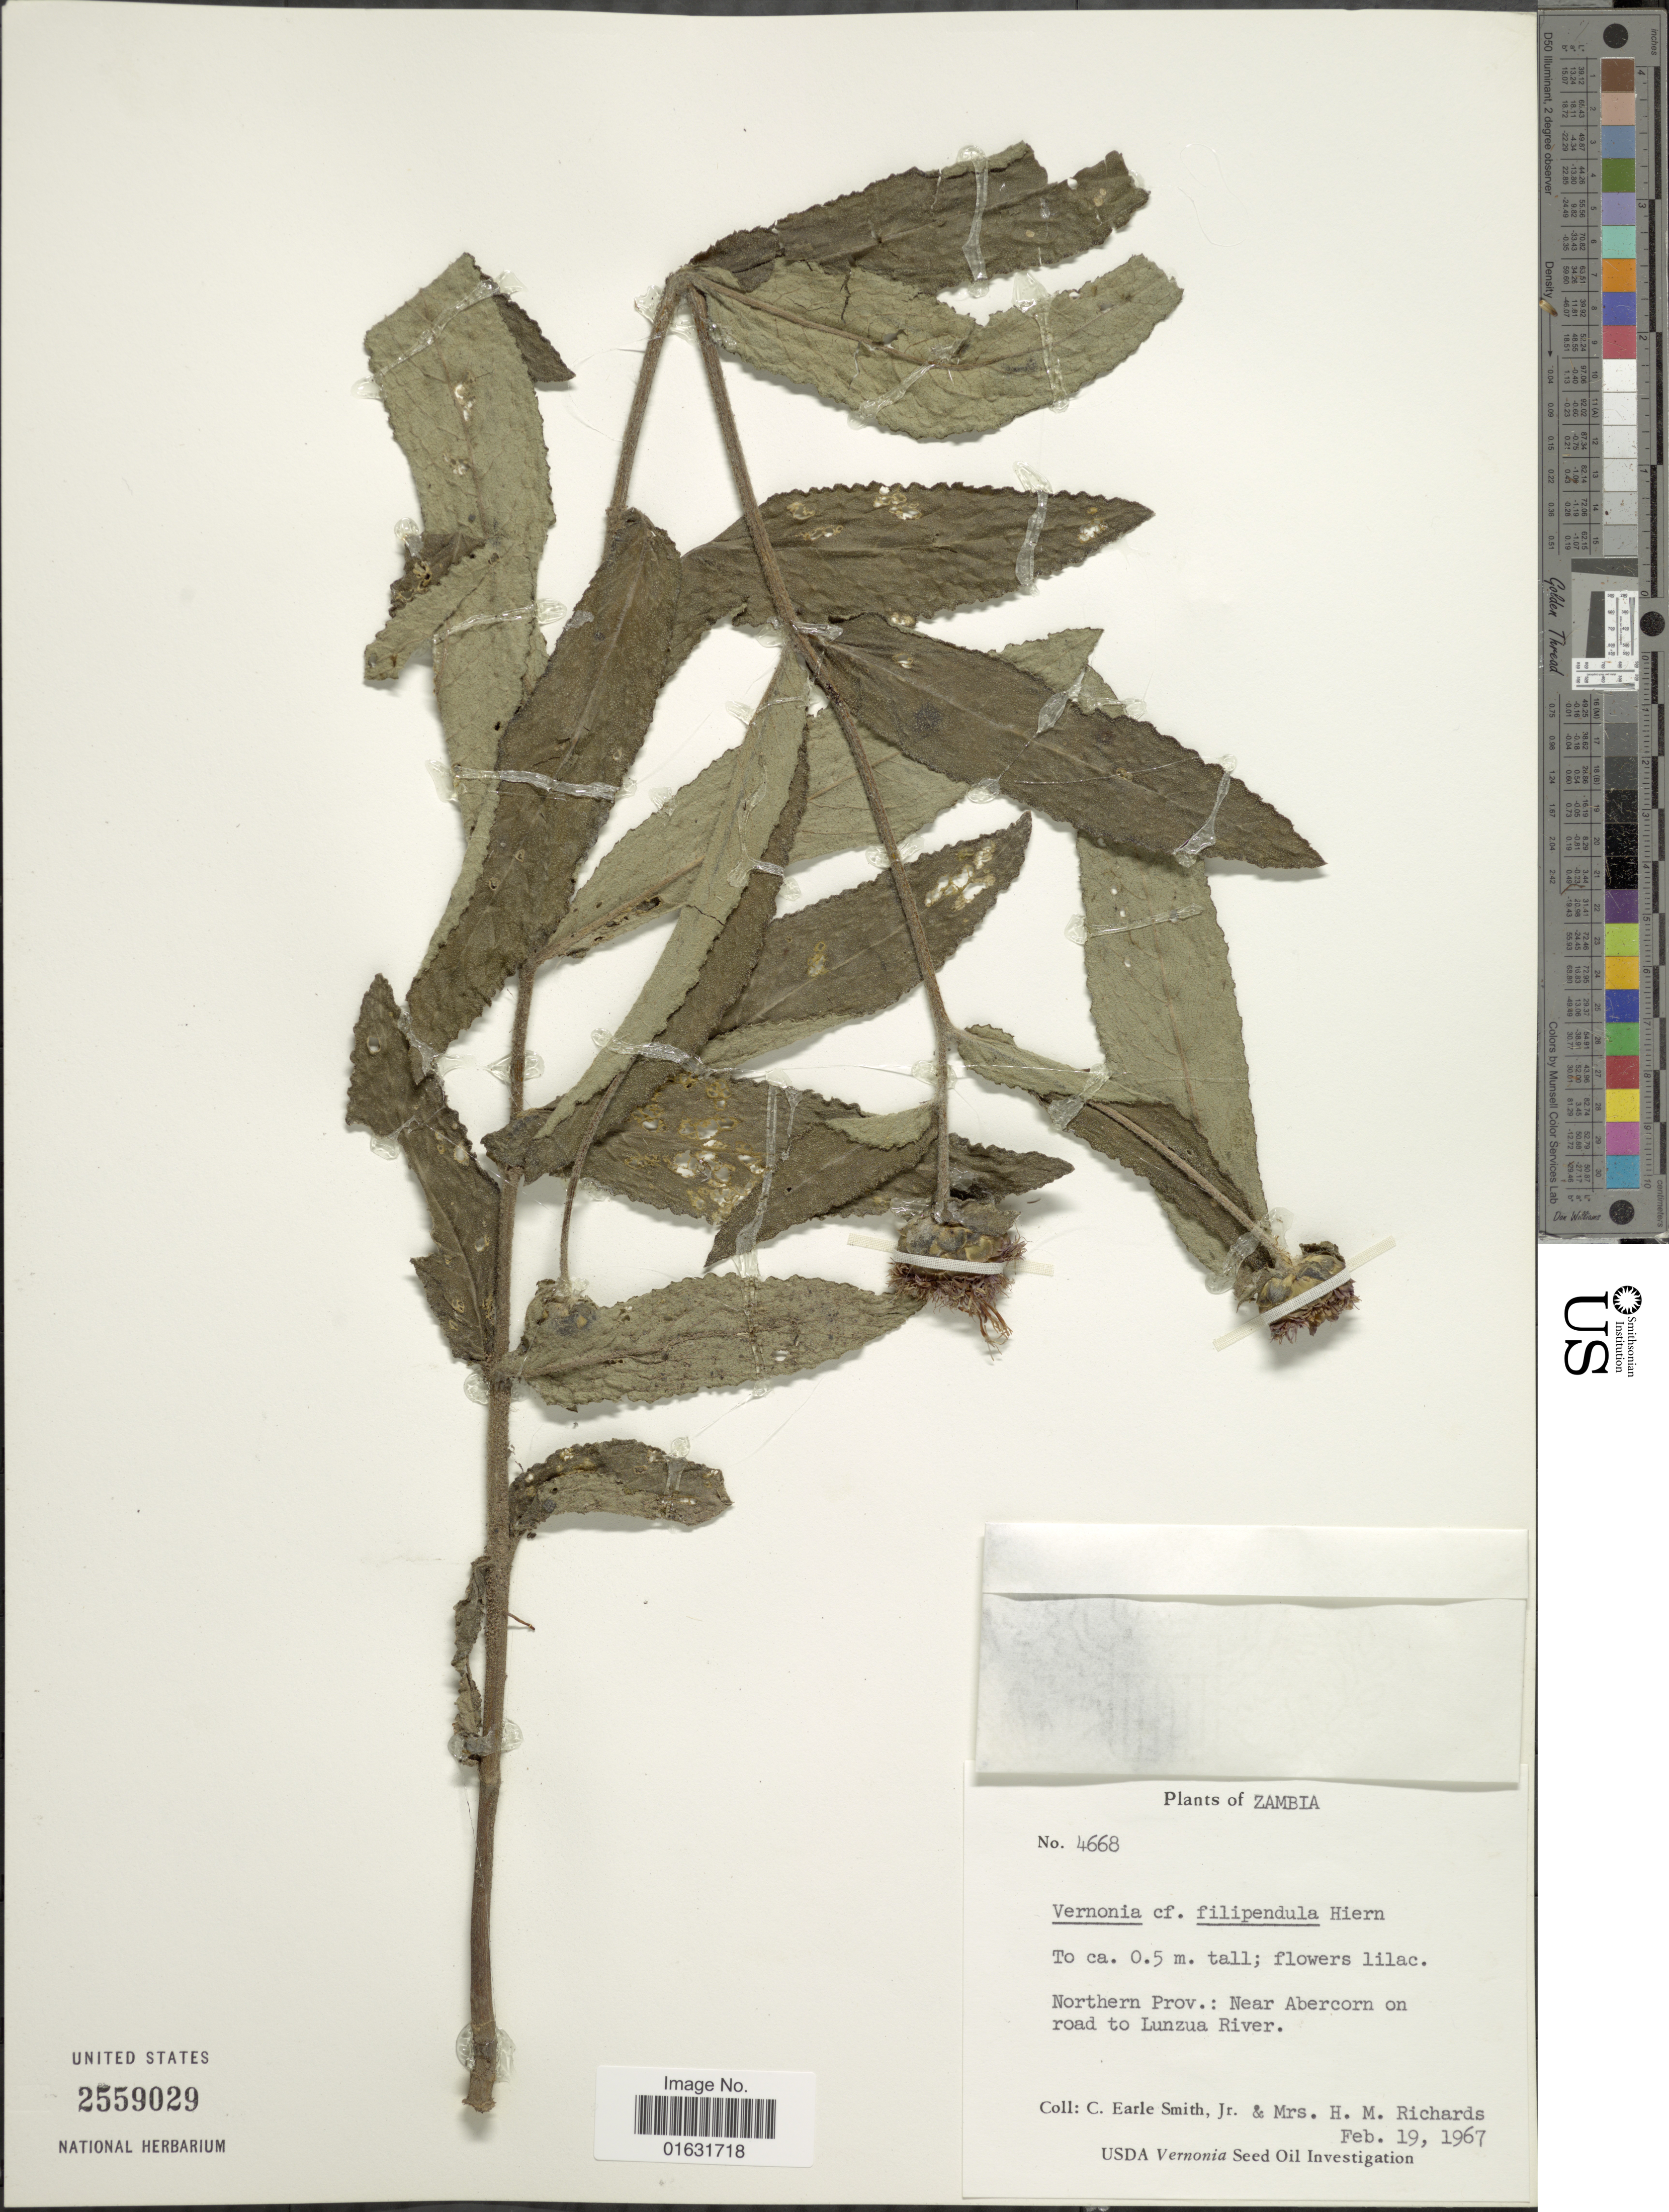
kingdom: Plantae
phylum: Tracheophyta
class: Magnoliopsida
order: Asterales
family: Asteraceae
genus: Baccharoides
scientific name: Baccharoides filipendula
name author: (Hiern) Isawumi et al.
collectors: C. E. Smith Jr. & H. Richards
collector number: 4668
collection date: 1967-02-19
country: Zambia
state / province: Northern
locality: Near Abercorn on road to Lunzua River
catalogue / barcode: US 2559029